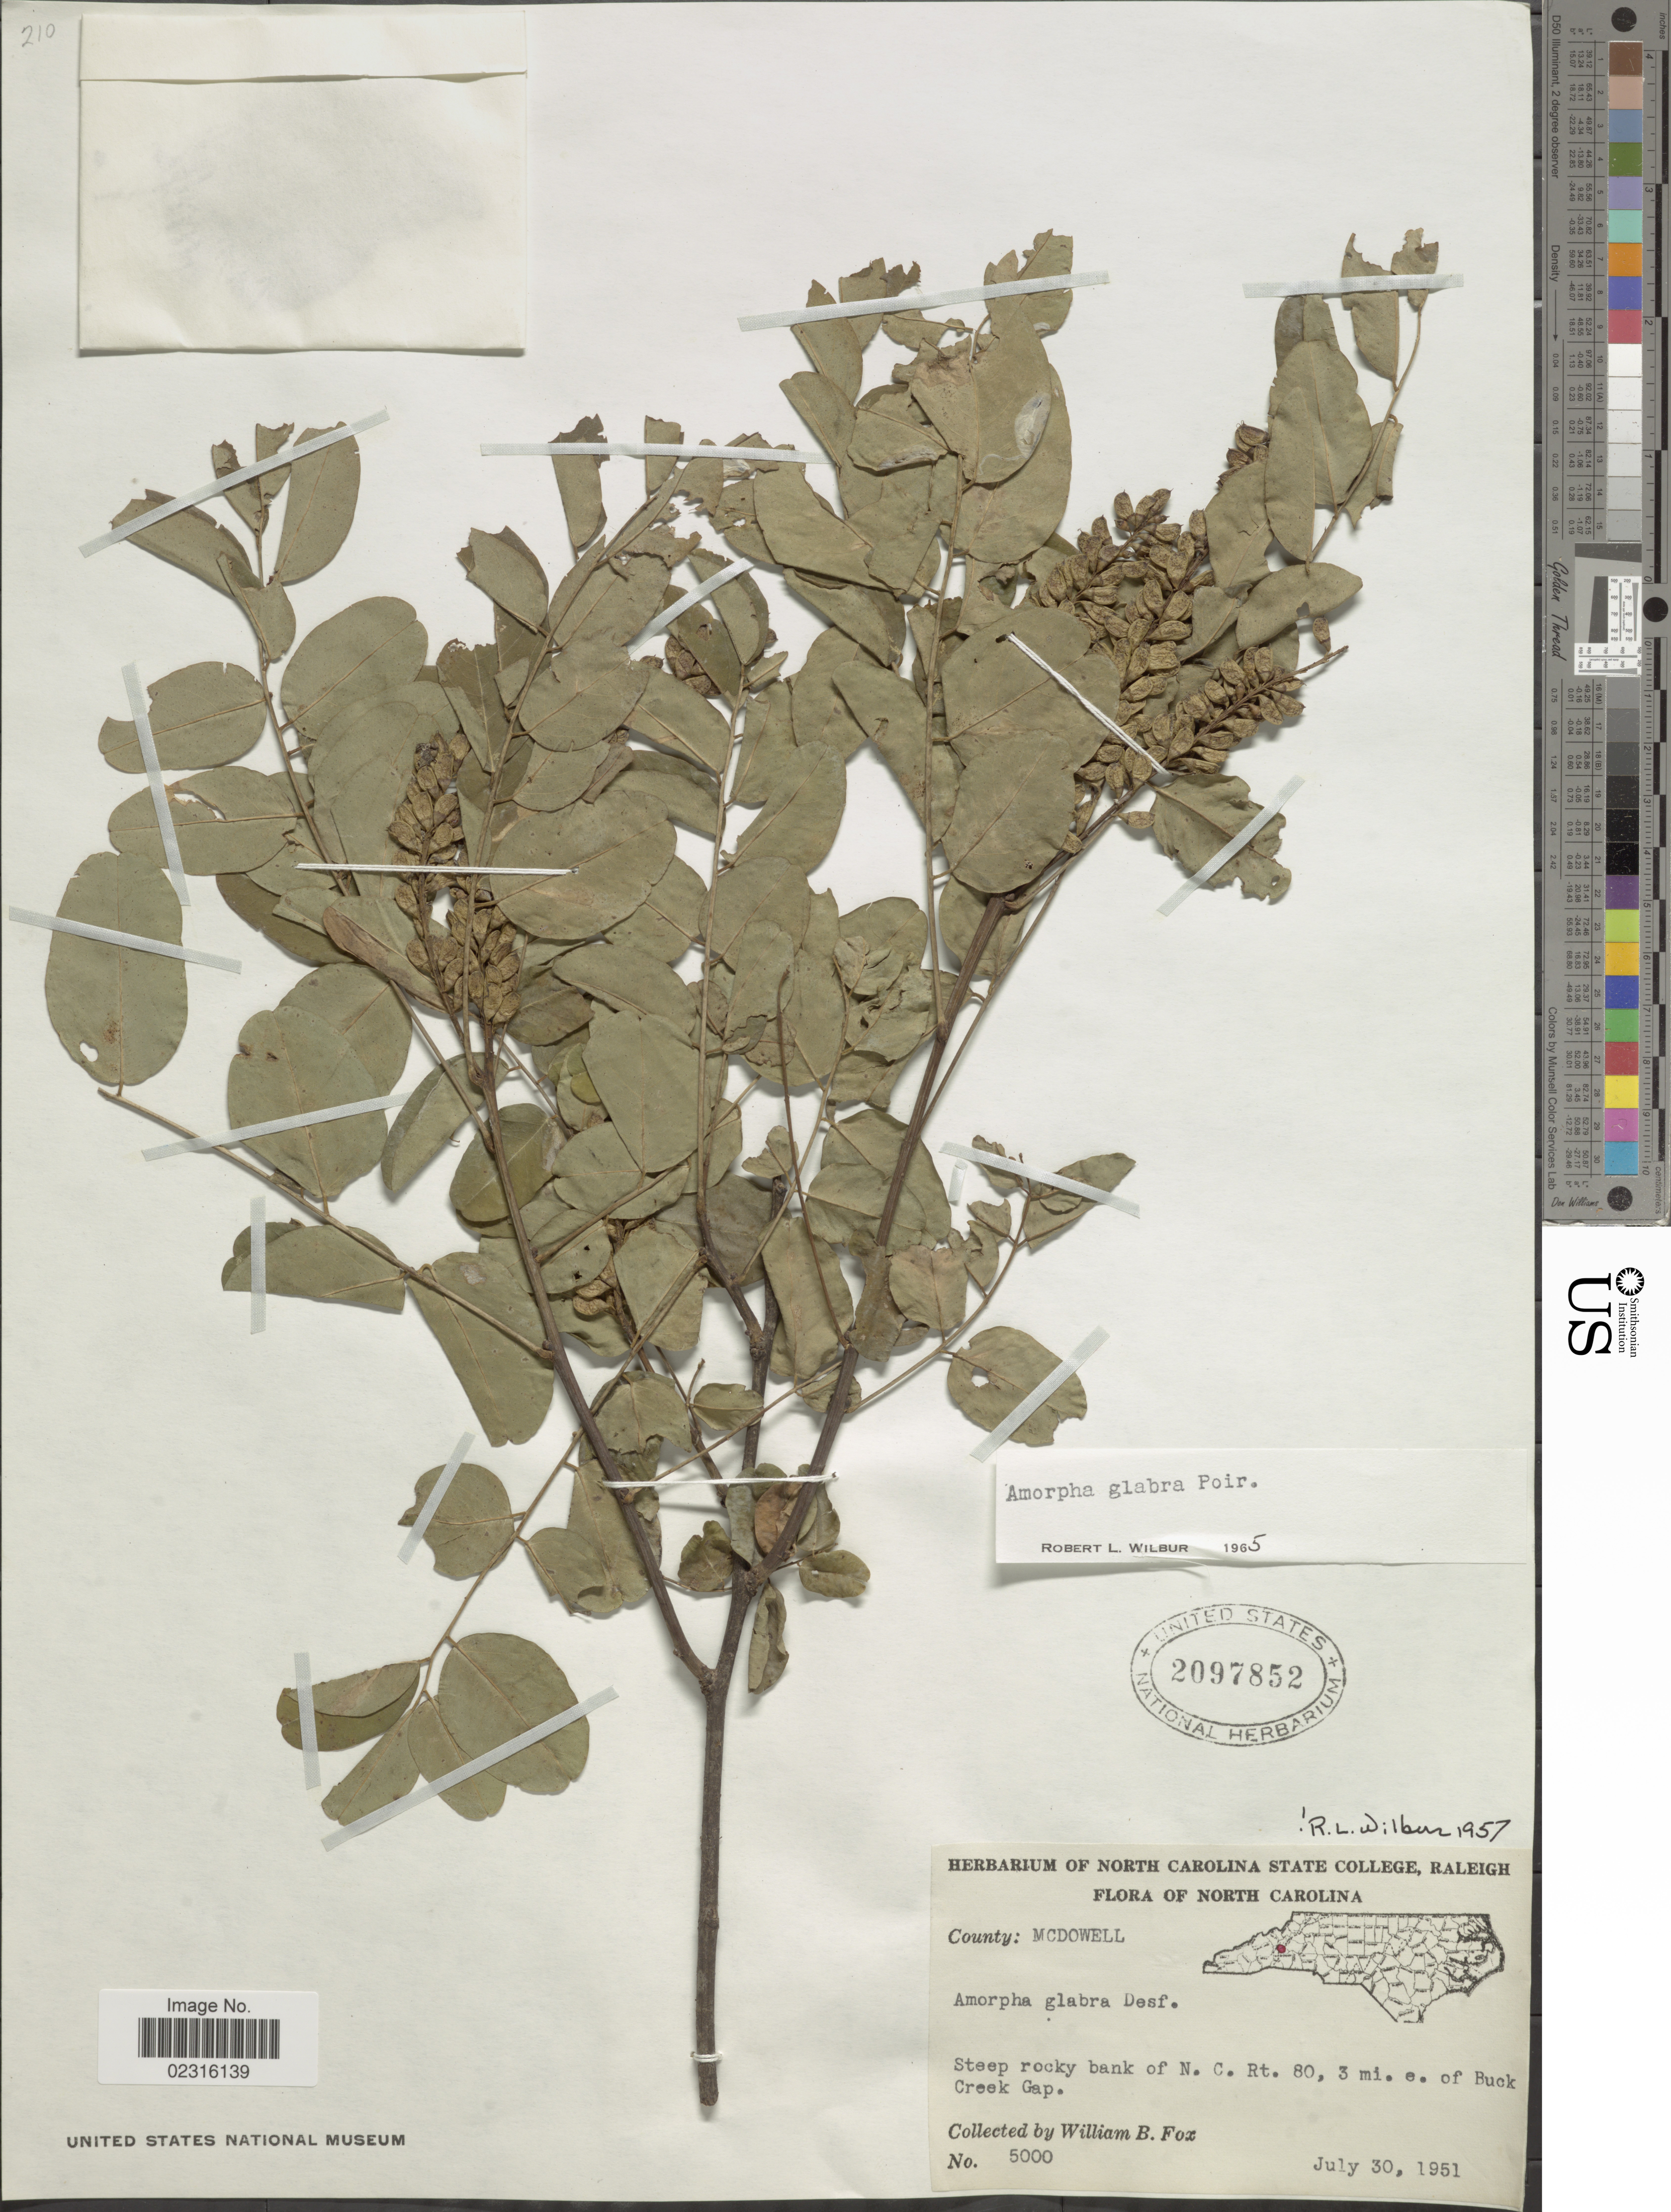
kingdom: Plantae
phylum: Tracheophyta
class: Magnoliopsida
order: Fabales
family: Fabaceae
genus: Amorpha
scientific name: Amorpha glabra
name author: (Pers.) Poir.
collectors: W. B. Fox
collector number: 5000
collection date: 1951-07-30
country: United States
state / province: North Carolina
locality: County: McDowell, steep rocky bank of N.C. rt. 80, 3 mi. e. of Buck Creek Gap.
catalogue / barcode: US 2097852